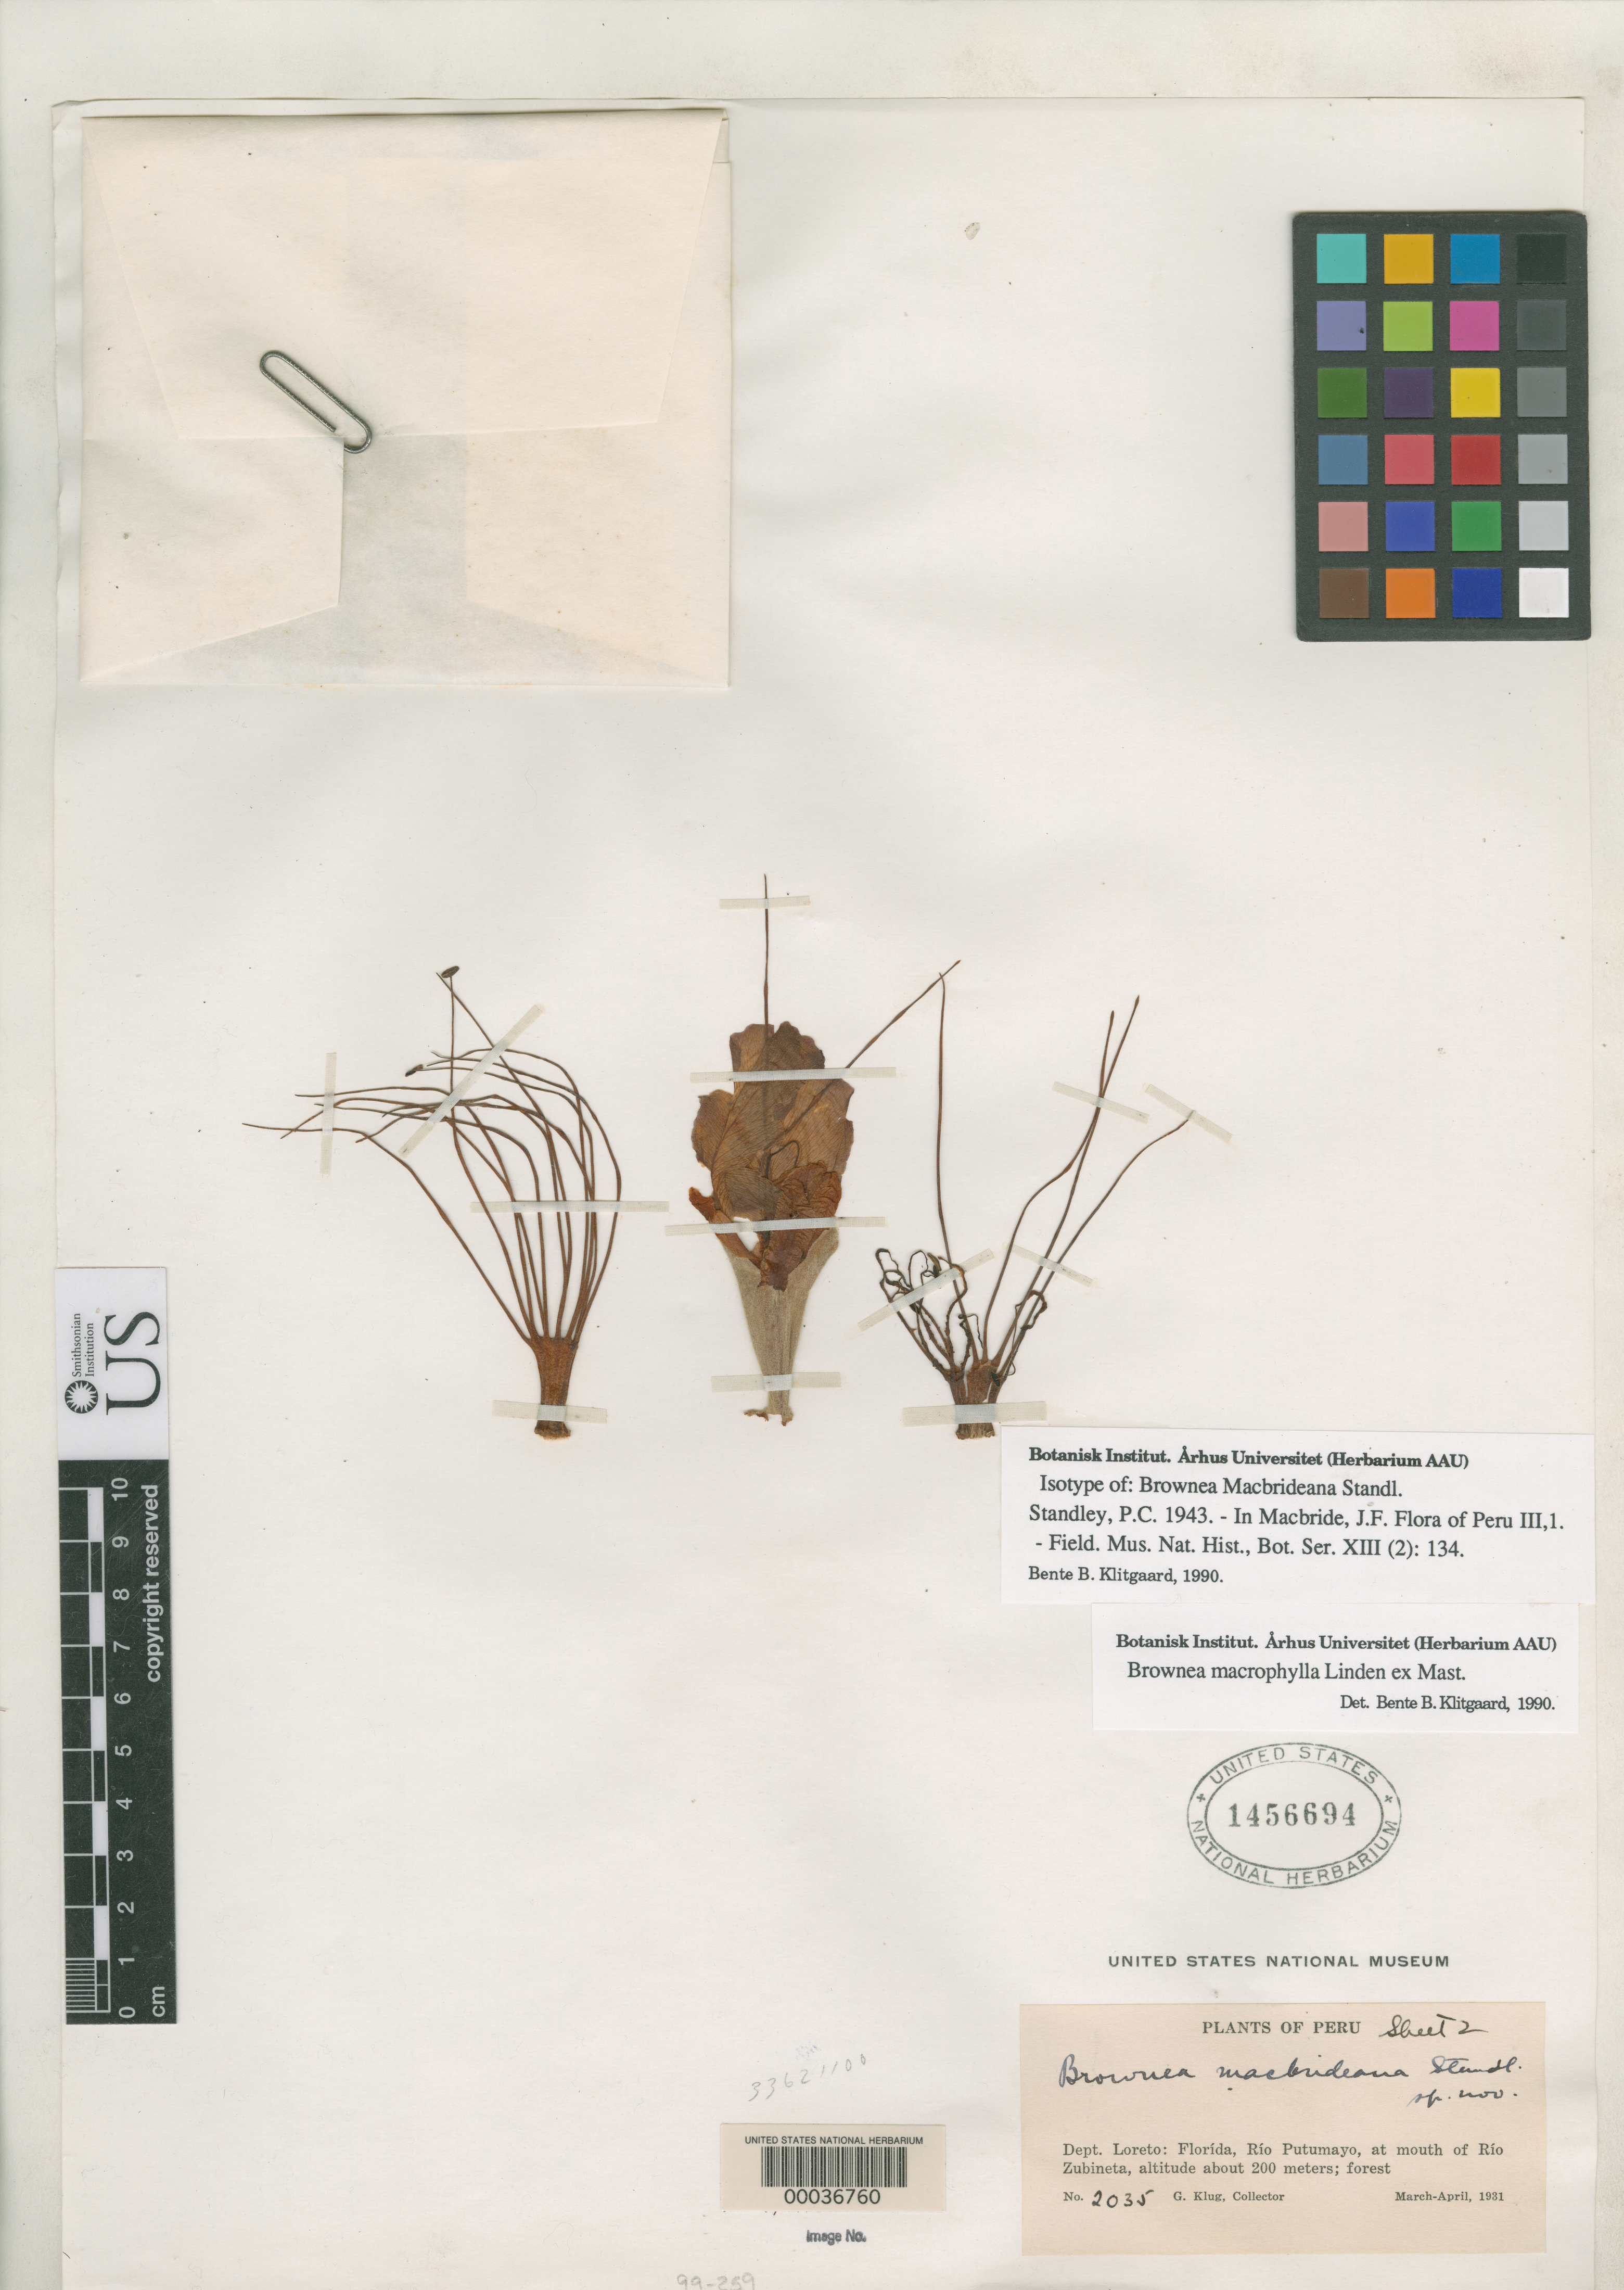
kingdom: Plantae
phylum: Tracheophyta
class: Magnoliopsida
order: Fabales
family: Fabaceae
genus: Brownea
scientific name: Brownea macbrideana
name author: Standl.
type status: Isotype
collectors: G. Klug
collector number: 2035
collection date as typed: Mar 1931 to -- Apr 1931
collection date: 1931-03/1931-04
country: Peru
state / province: Loreto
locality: Florida, Rio Putumayo, mouth of Rio Zubineta.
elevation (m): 200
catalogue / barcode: US 1456694